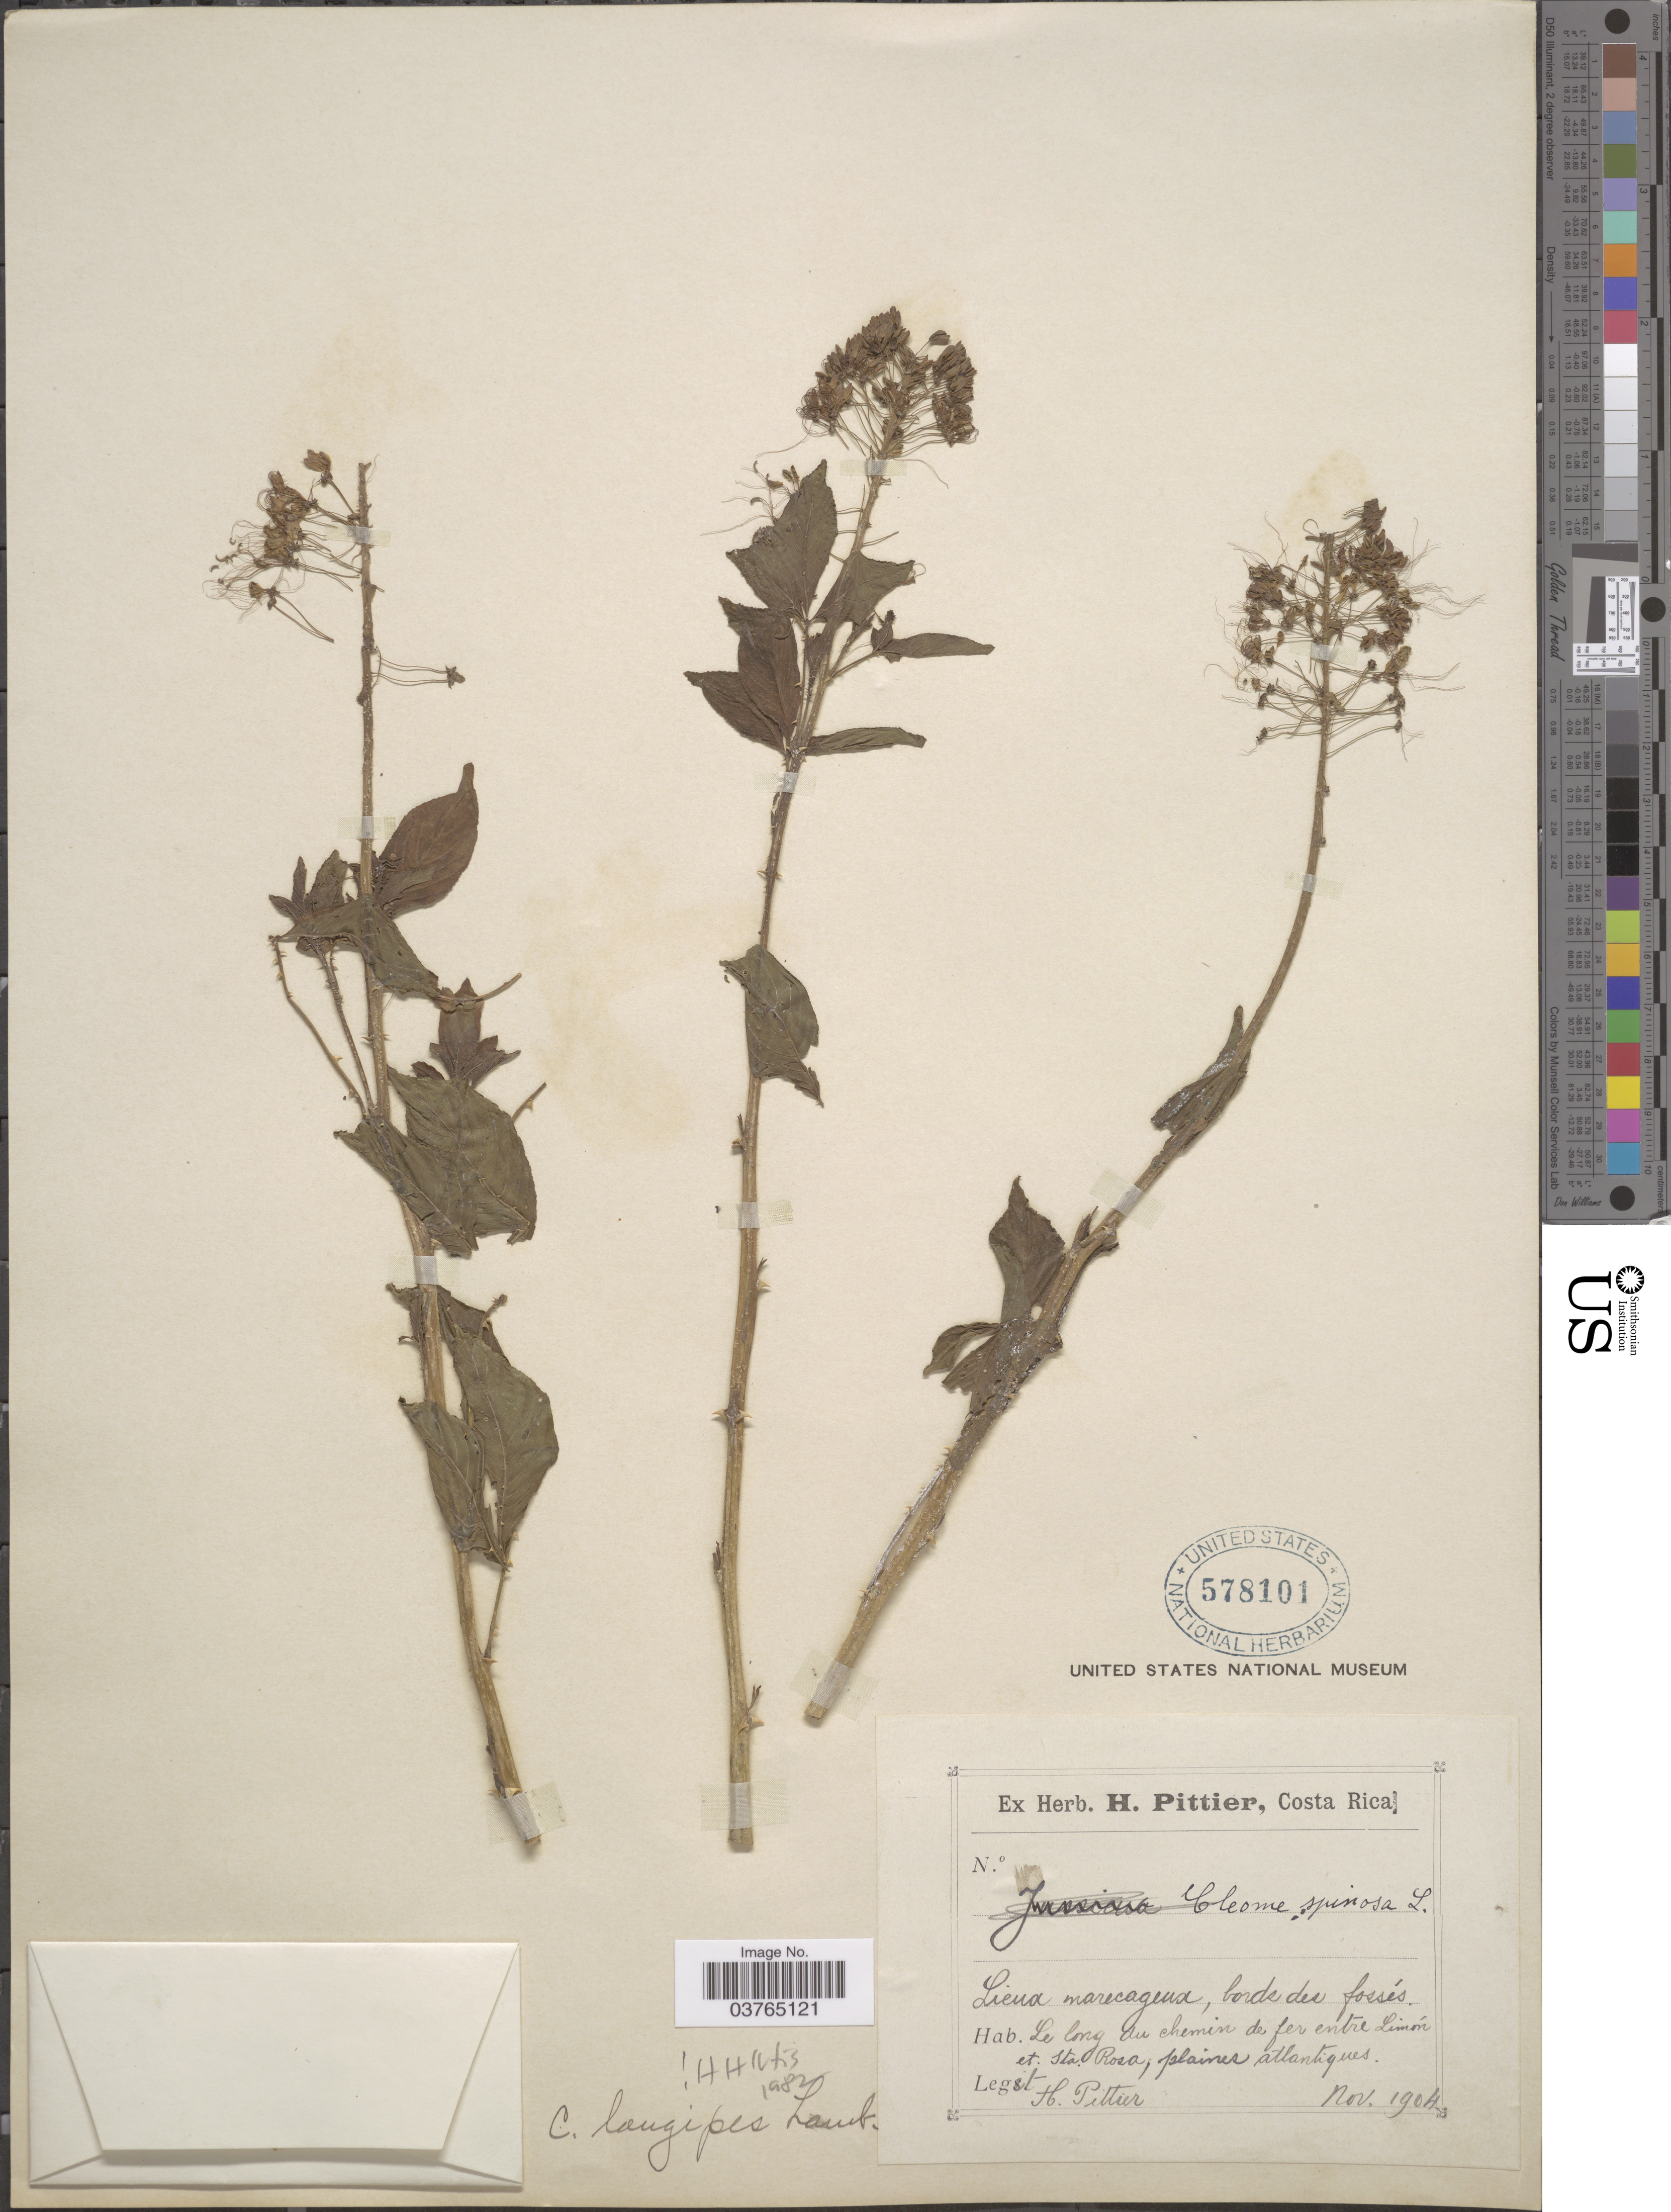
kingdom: Plantae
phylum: Tracheophyta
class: Magnoliopsida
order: Brassicales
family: Cleomaceae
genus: Tarenaya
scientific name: Tarenaya longipes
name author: (Lamb. ex DC.) Iltis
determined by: Strong, M. T., (US), Smithsonian Institution - National Museum of Natural History (UNITED STATES)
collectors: H. F. Pittier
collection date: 1904-11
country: Costa Rica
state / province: Limón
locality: Le long du chemin de fer entre Limón et. Sta. Rosa, plains atlantiques.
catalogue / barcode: US 578101